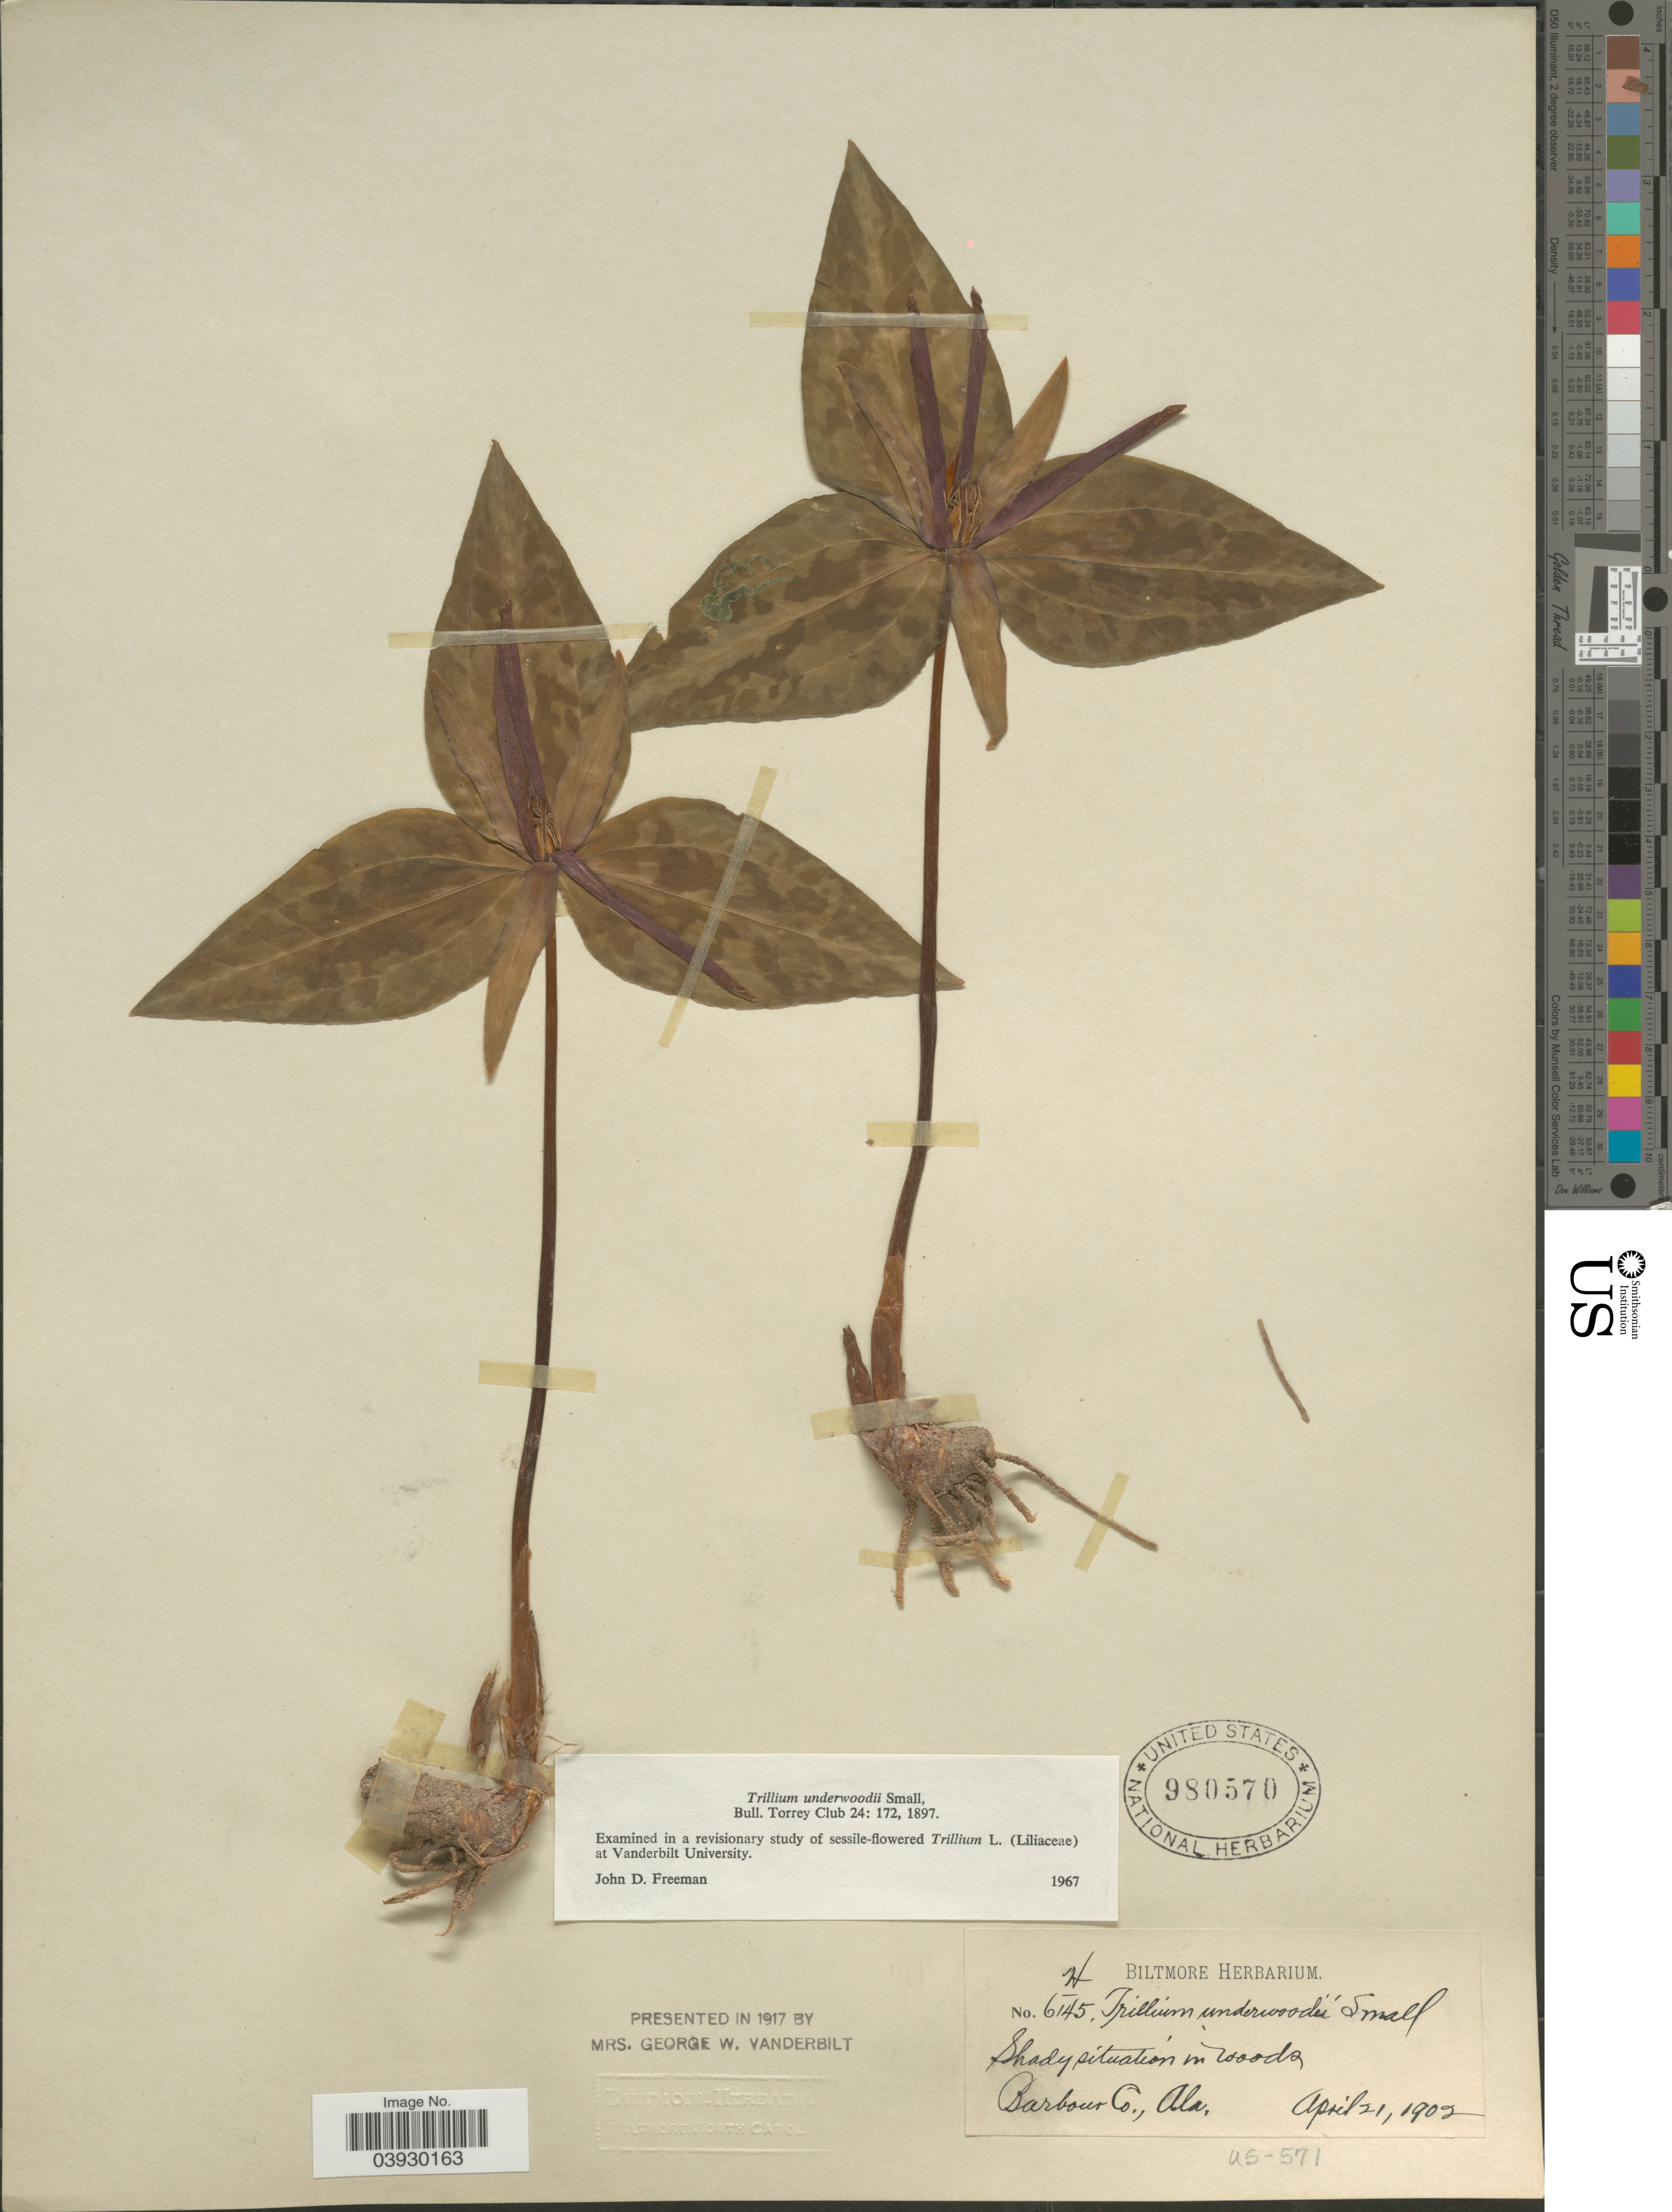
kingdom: Plantae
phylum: Tracheophyta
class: Liliopsida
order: Liliales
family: Melanthiaceae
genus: Trillium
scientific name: Trillium underwoodii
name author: Small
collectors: ex herb. Biltmore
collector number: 6145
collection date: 1902-04-21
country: United States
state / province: Alabama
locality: Barbour Co.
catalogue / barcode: US 980570